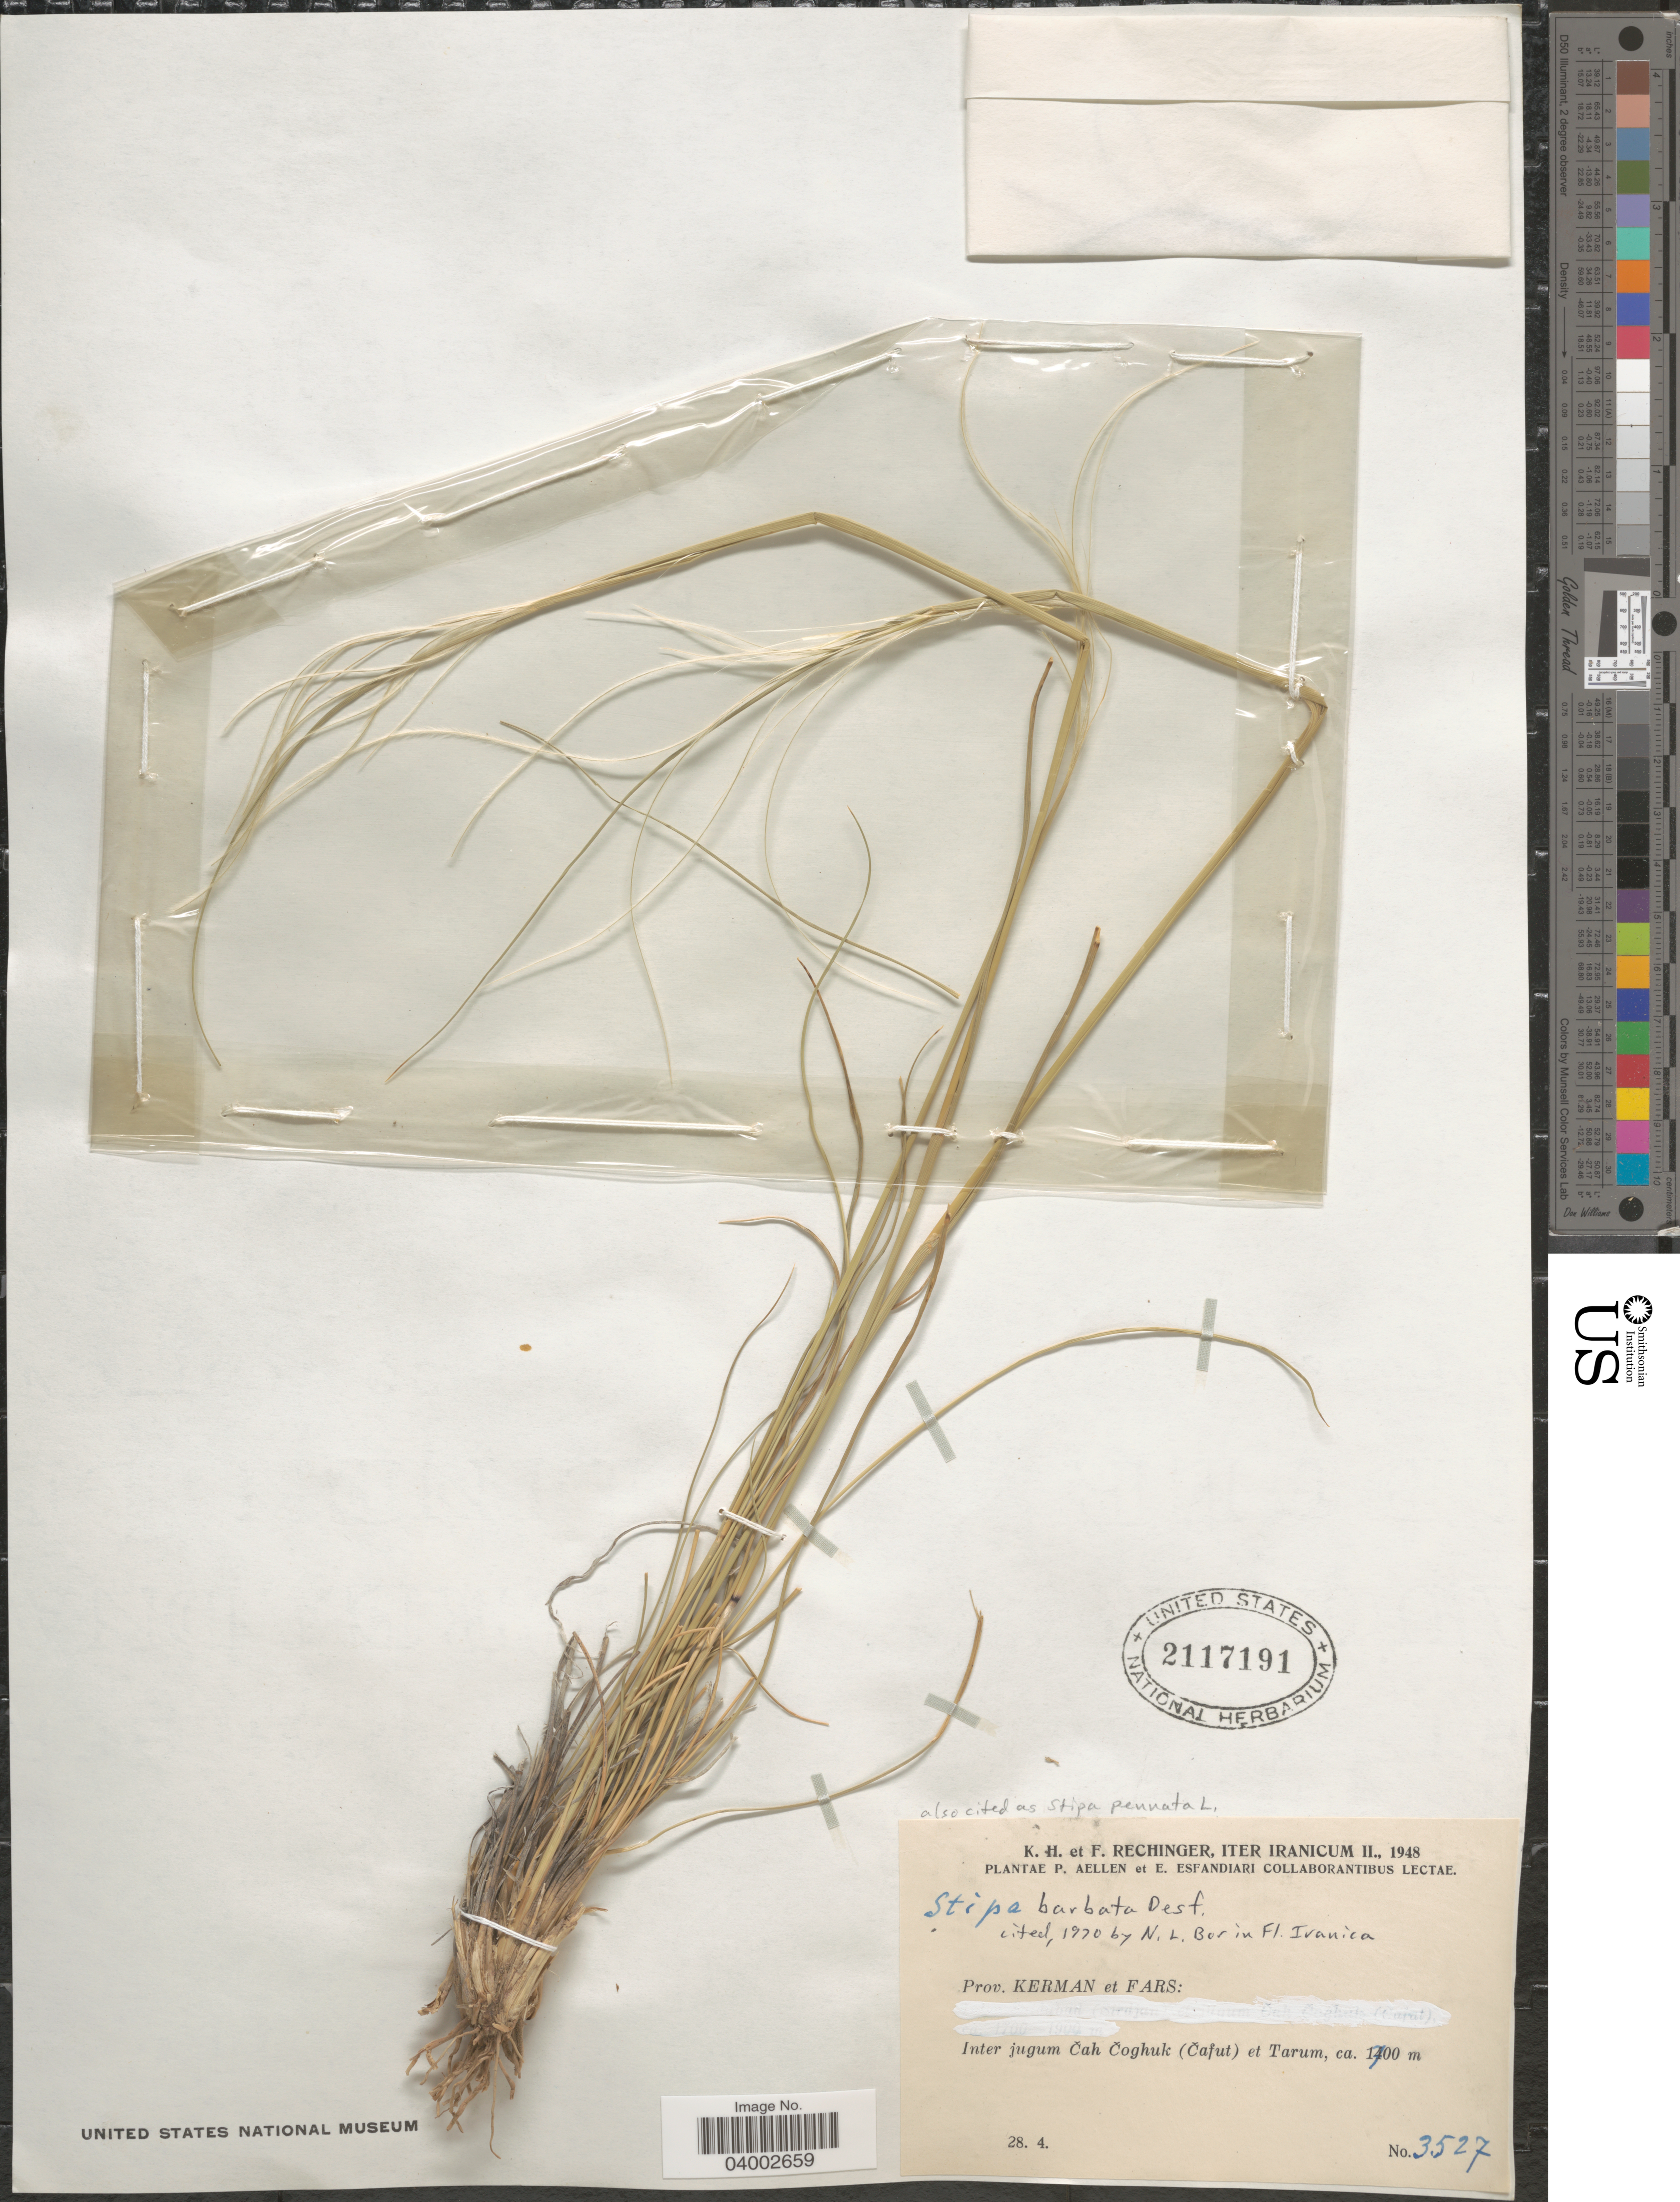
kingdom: Plantae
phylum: Tracheophyta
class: Liliopsida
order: Poales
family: Poaceae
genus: Stipa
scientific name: Stipa barbata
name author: Michx.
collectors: K. H. Rechinger & F. Rechinger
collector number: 3527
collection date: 1948-04-28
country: Iran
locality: Prov. Kerman et Fars: Inter jugum Čah Čoghuk (Čafut) et Tarum.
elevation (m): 1700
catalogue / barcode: US 2117191